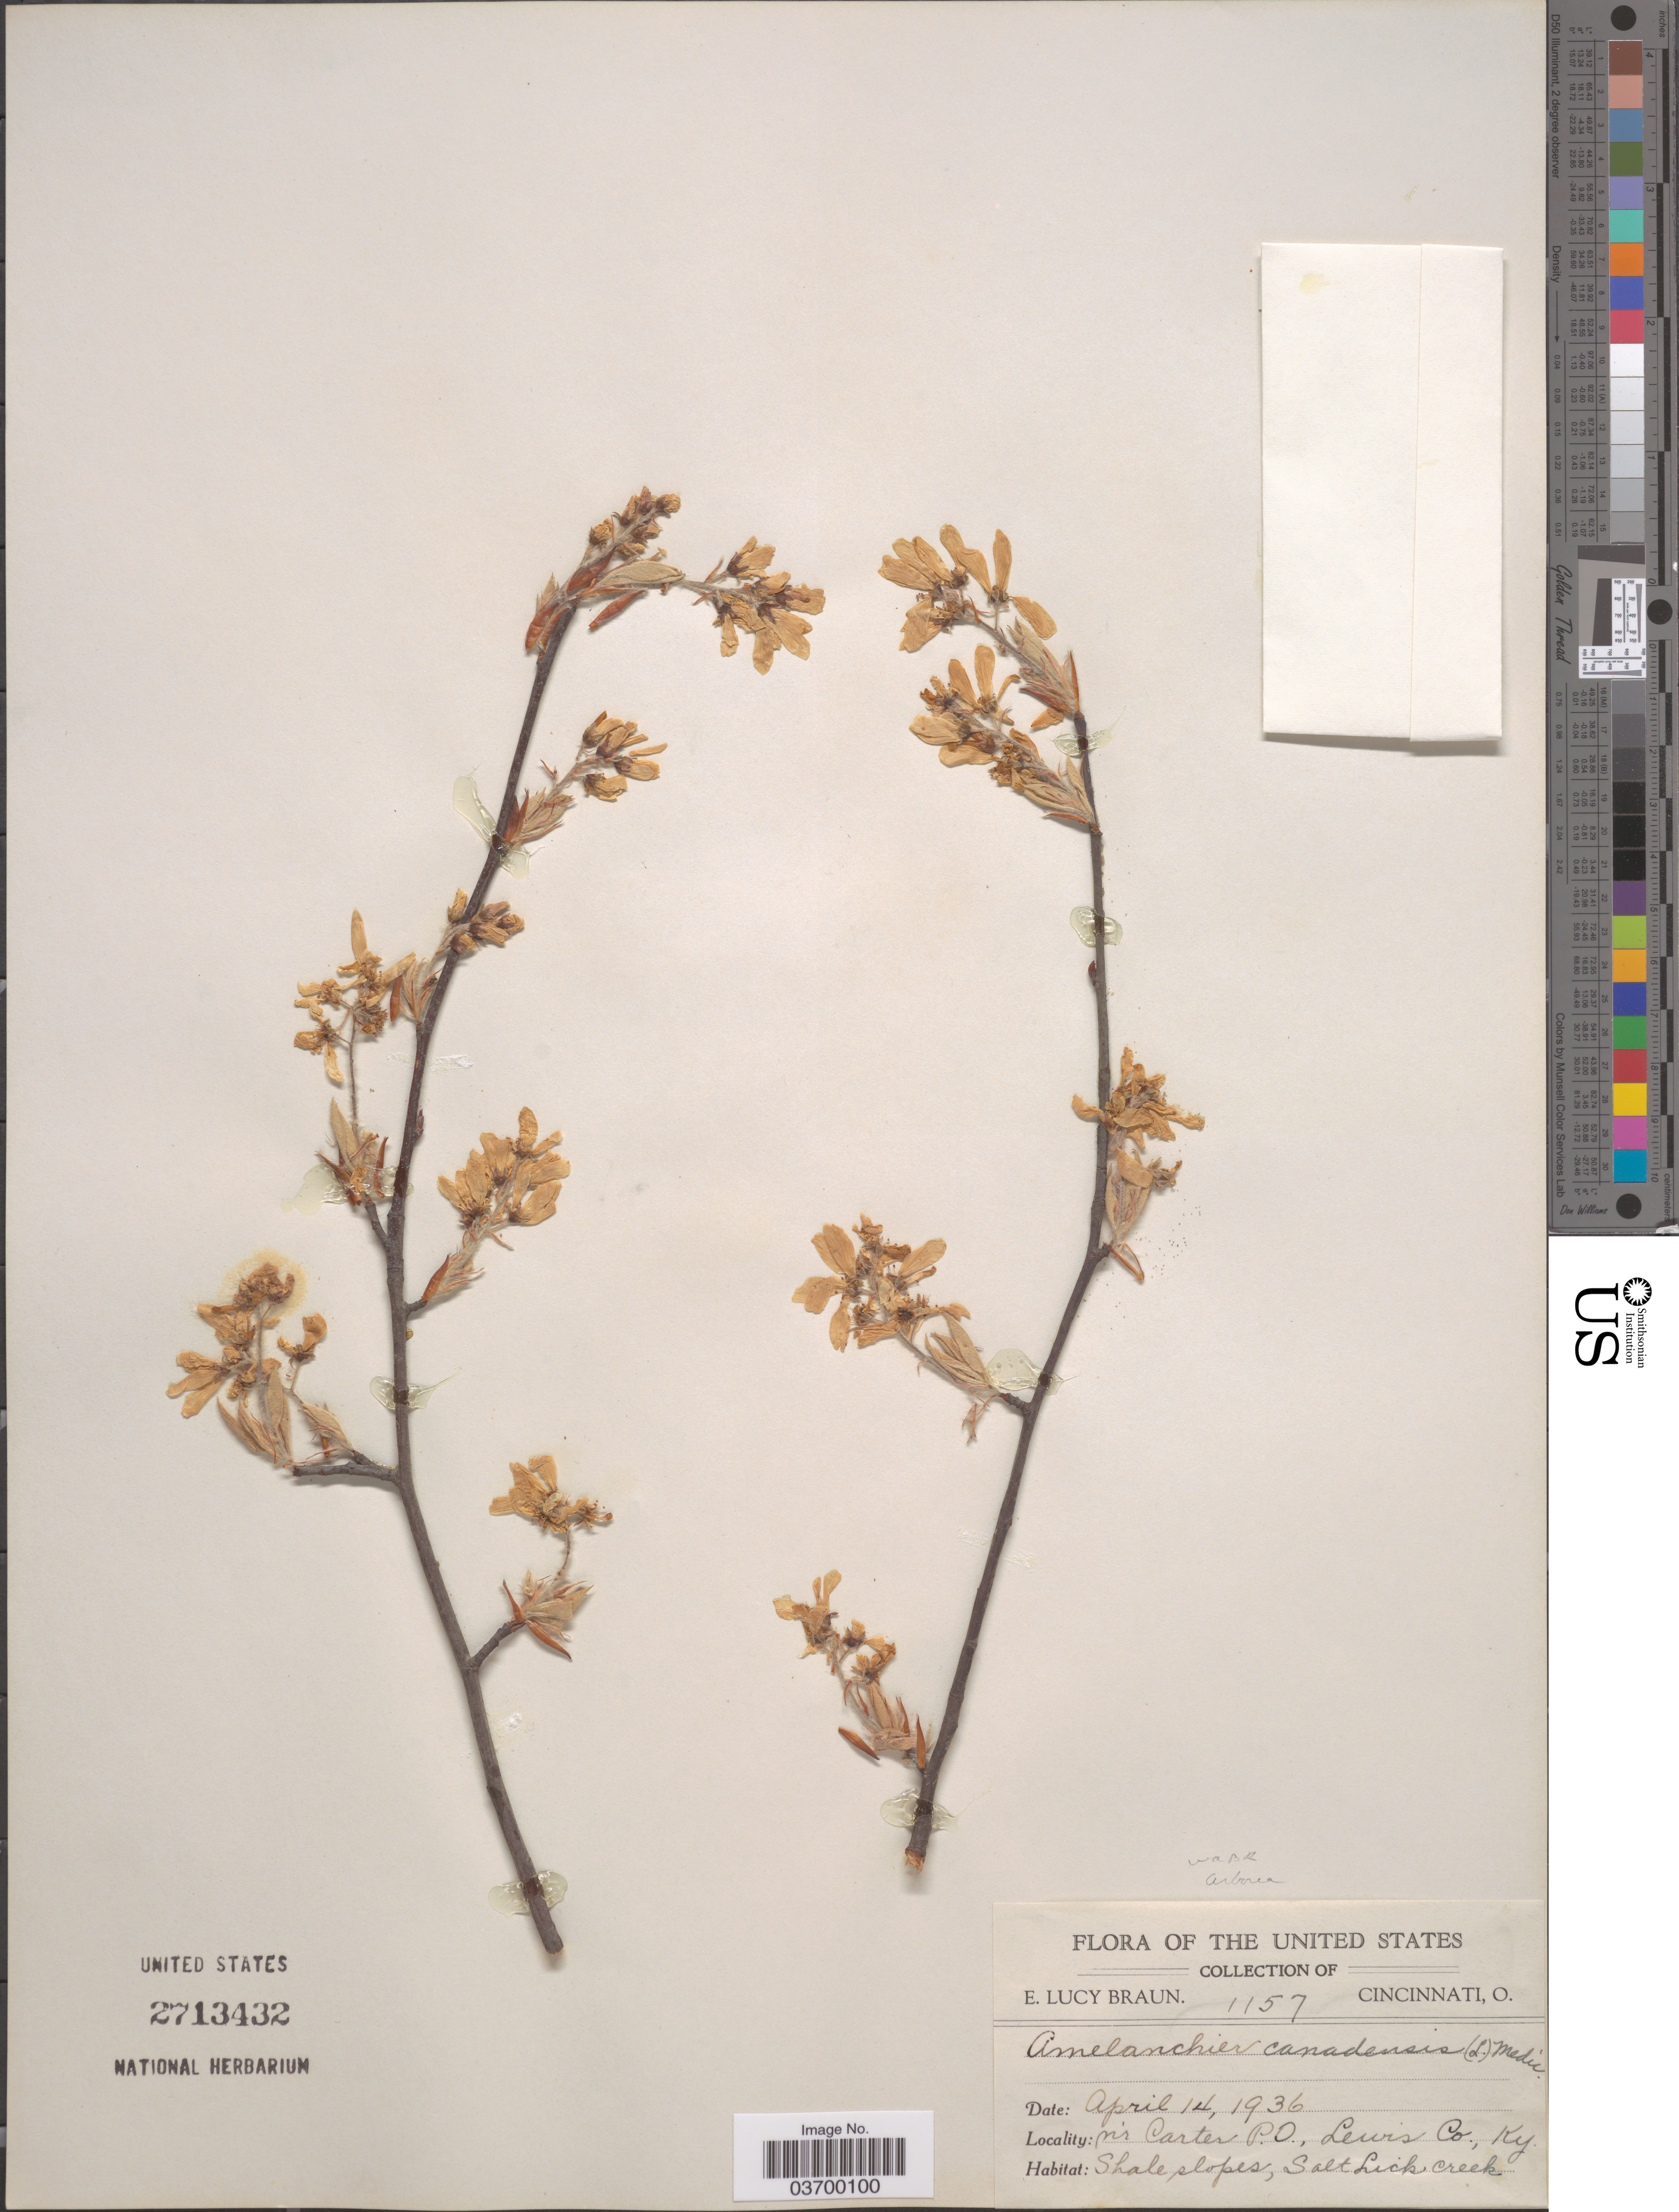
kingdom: Plantae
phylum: Tracheophyta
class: Magnoliopsida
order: Rosales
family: Rosaceae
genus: Amelanchier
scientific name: Amelanchier arborea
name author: (F. Michx.) Fernald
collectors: E. L. Braun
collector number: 1157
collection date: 1936-04-14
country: United States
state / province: Kentucky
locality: N'r Carter P.O., Lewis Co. Shale slopes, Salt Lick Creek.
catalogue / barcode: US 2713432